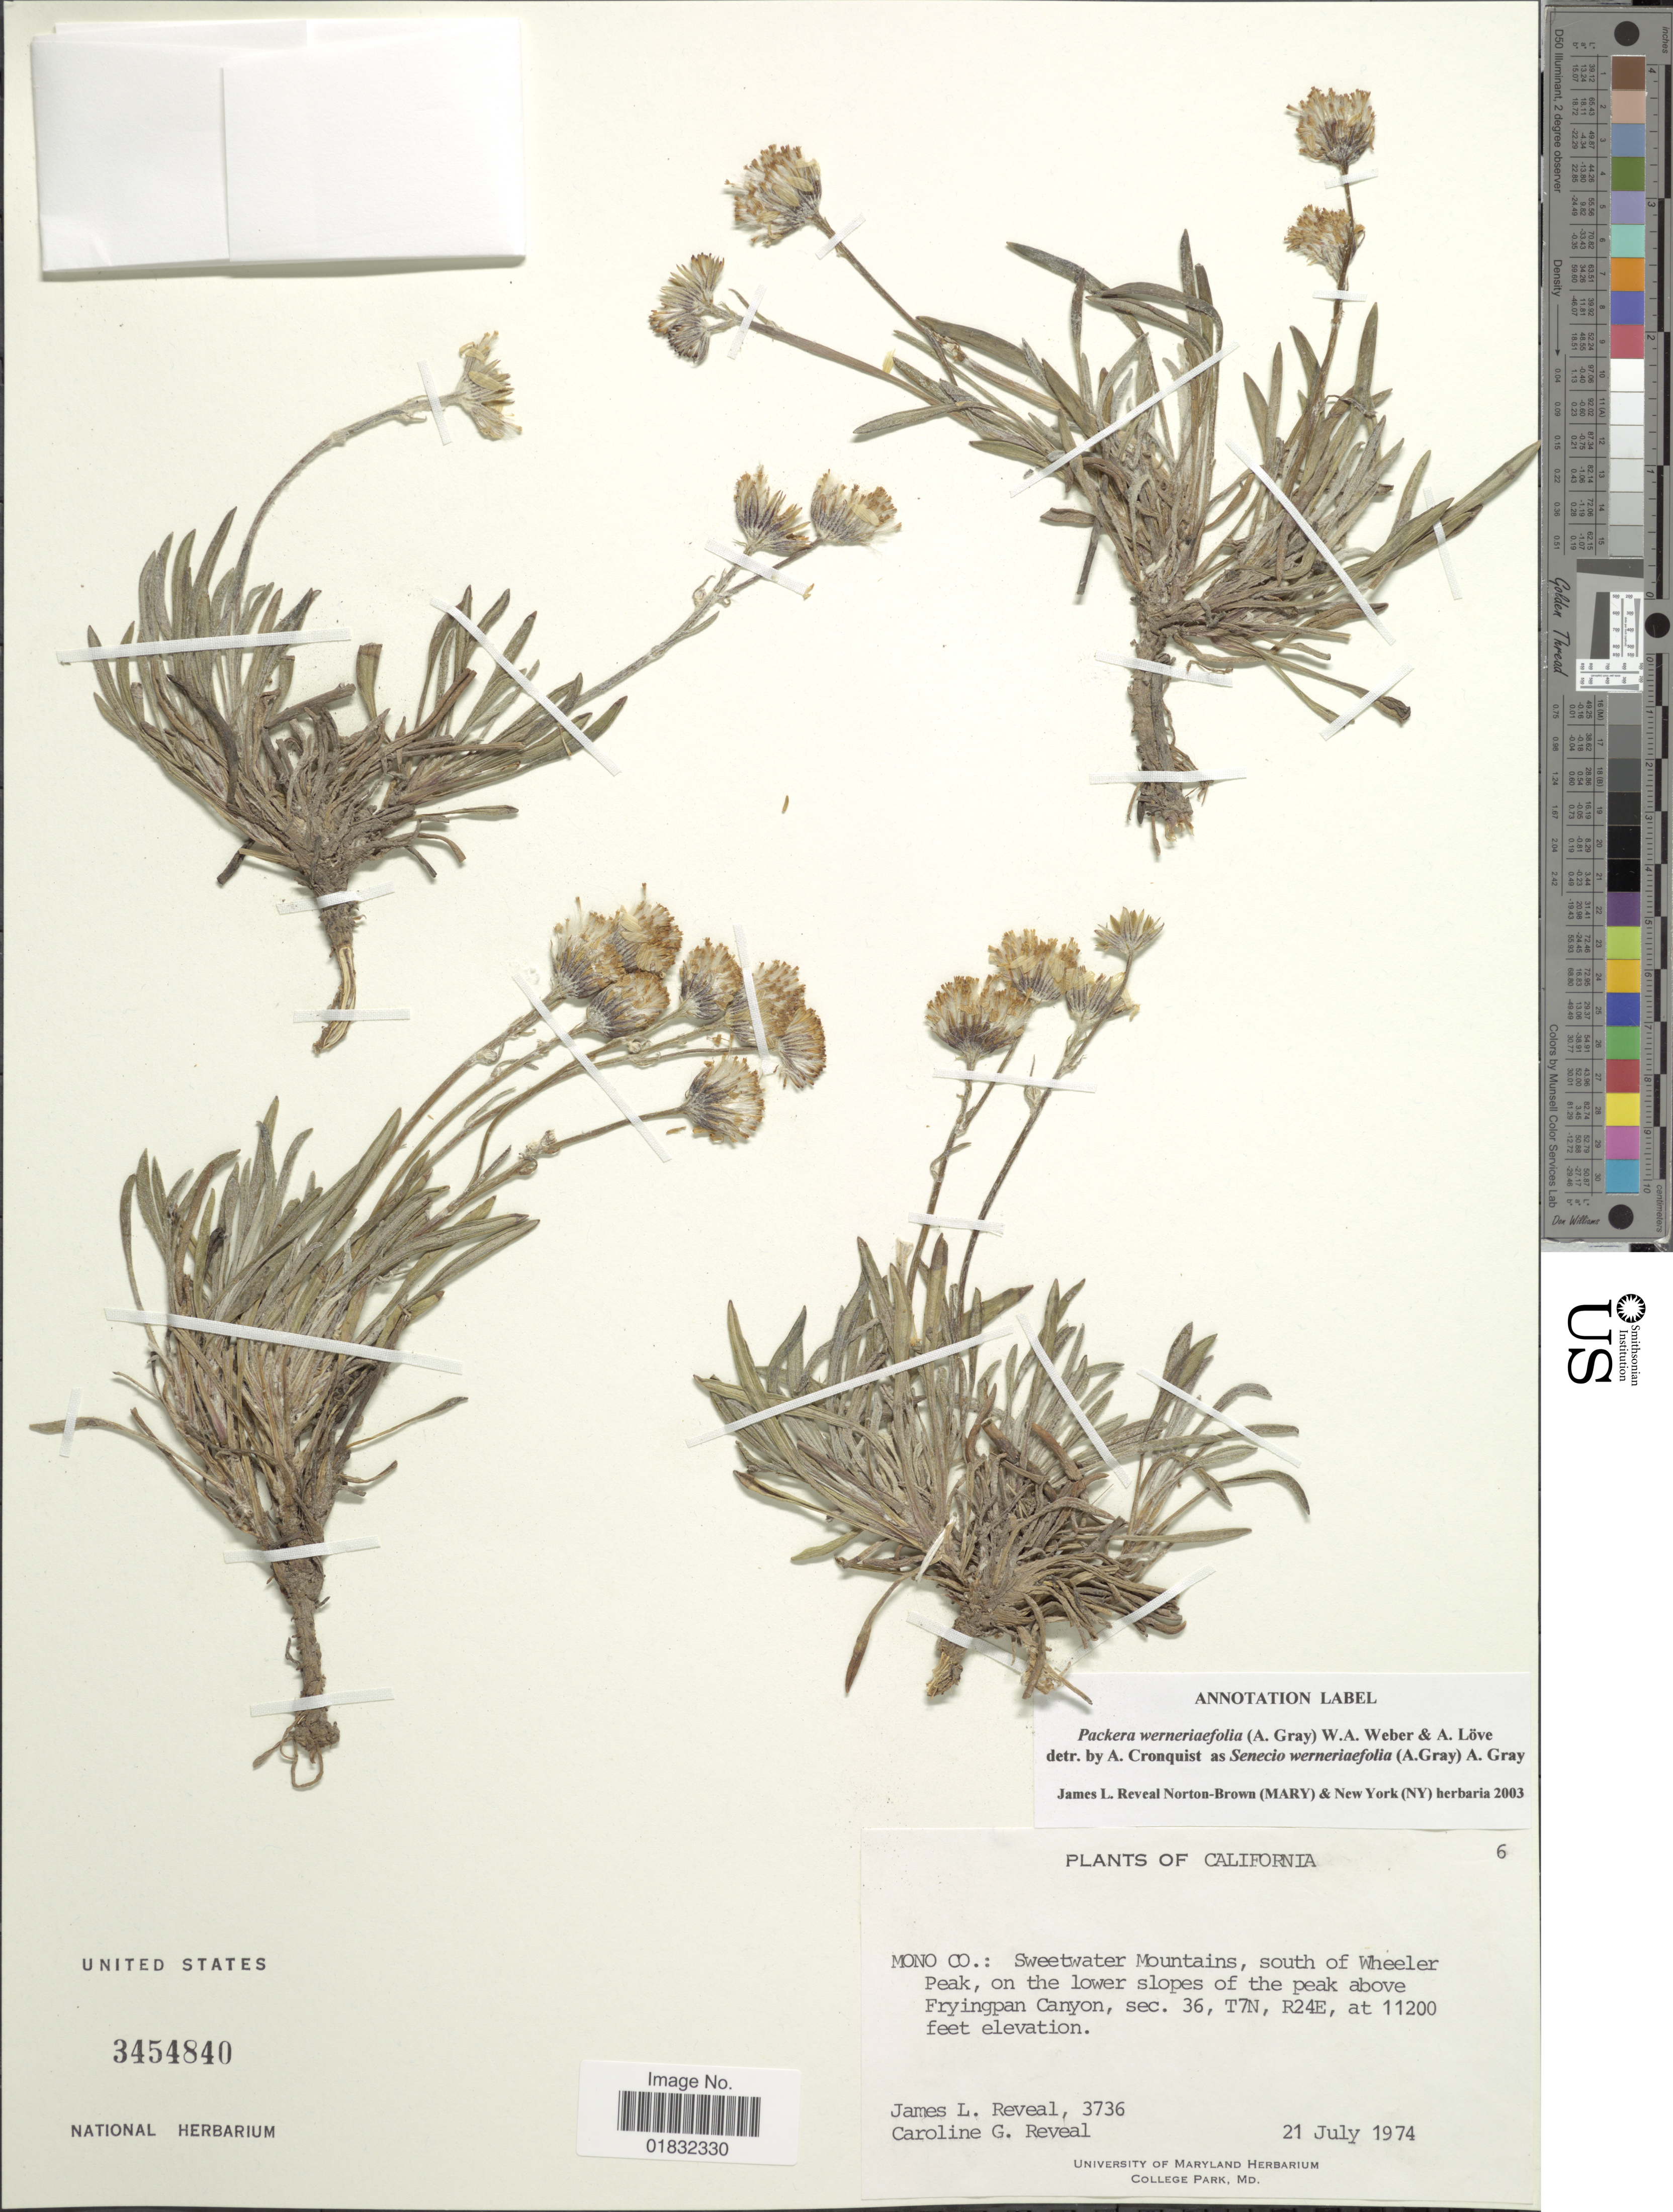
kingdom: Plantae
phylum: Tracheophyta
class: Magnoliopsida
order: Asterales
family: Asteraceae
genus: Packera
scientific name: Packera werneriifolia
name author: (A. Gray) W.A. Weber & Á. Löve ex Trock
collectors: J. L. Reveal & C. G. Reveal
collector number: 3736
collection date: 1974-07-21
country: United States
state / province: California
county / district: Mono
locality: Mono Co: Sweetwater Mountains, south of Wheeler Peak, on the lower slopes of the peak above Fryingpan Canyon, sec. 36, T7N, R24E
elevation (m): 3414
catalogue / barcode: US 3454840